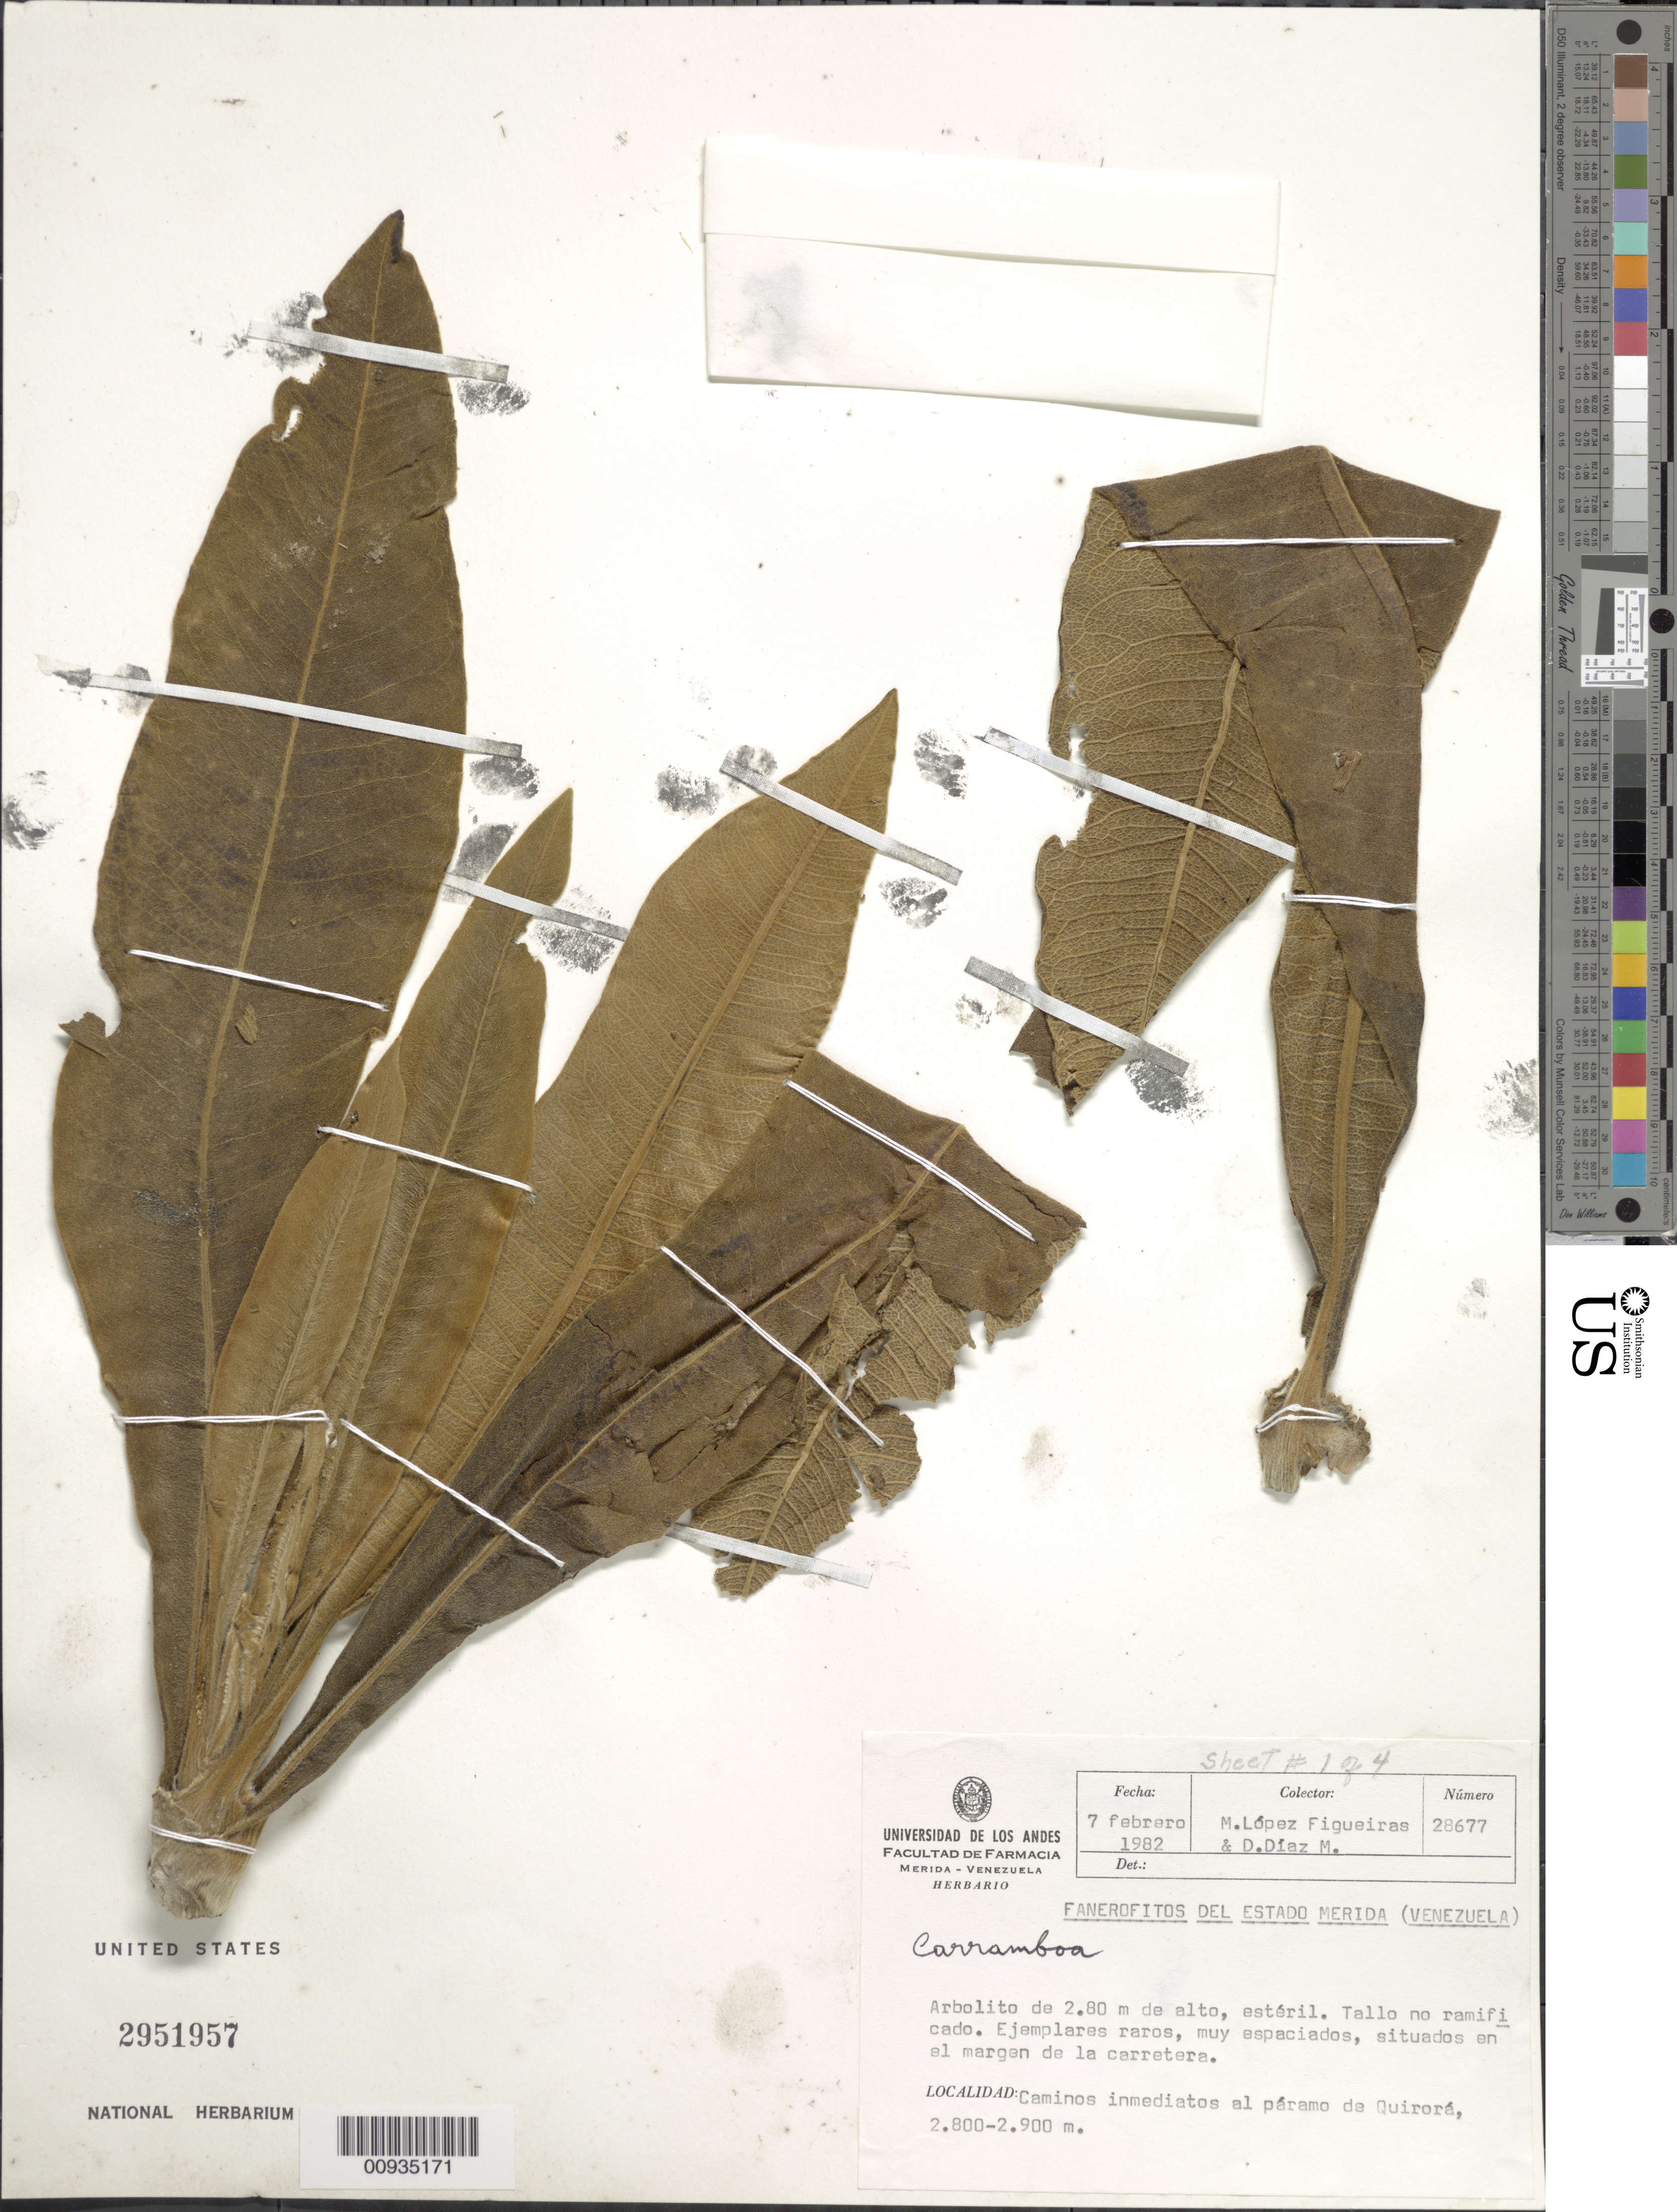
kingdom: Plantae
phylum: Tracheophyta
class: Magnoliopsida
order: Asterales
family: Asteraceae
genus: Carramboa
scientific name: Carramboa sp.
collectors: M. López Figueiras & D. Díaz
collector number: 28677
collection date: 1982-02-07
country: Venezuela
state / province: Mérida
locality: Caminos inmediatos al páramo de Quirorá.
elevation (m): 2800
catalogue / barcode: US 2951957